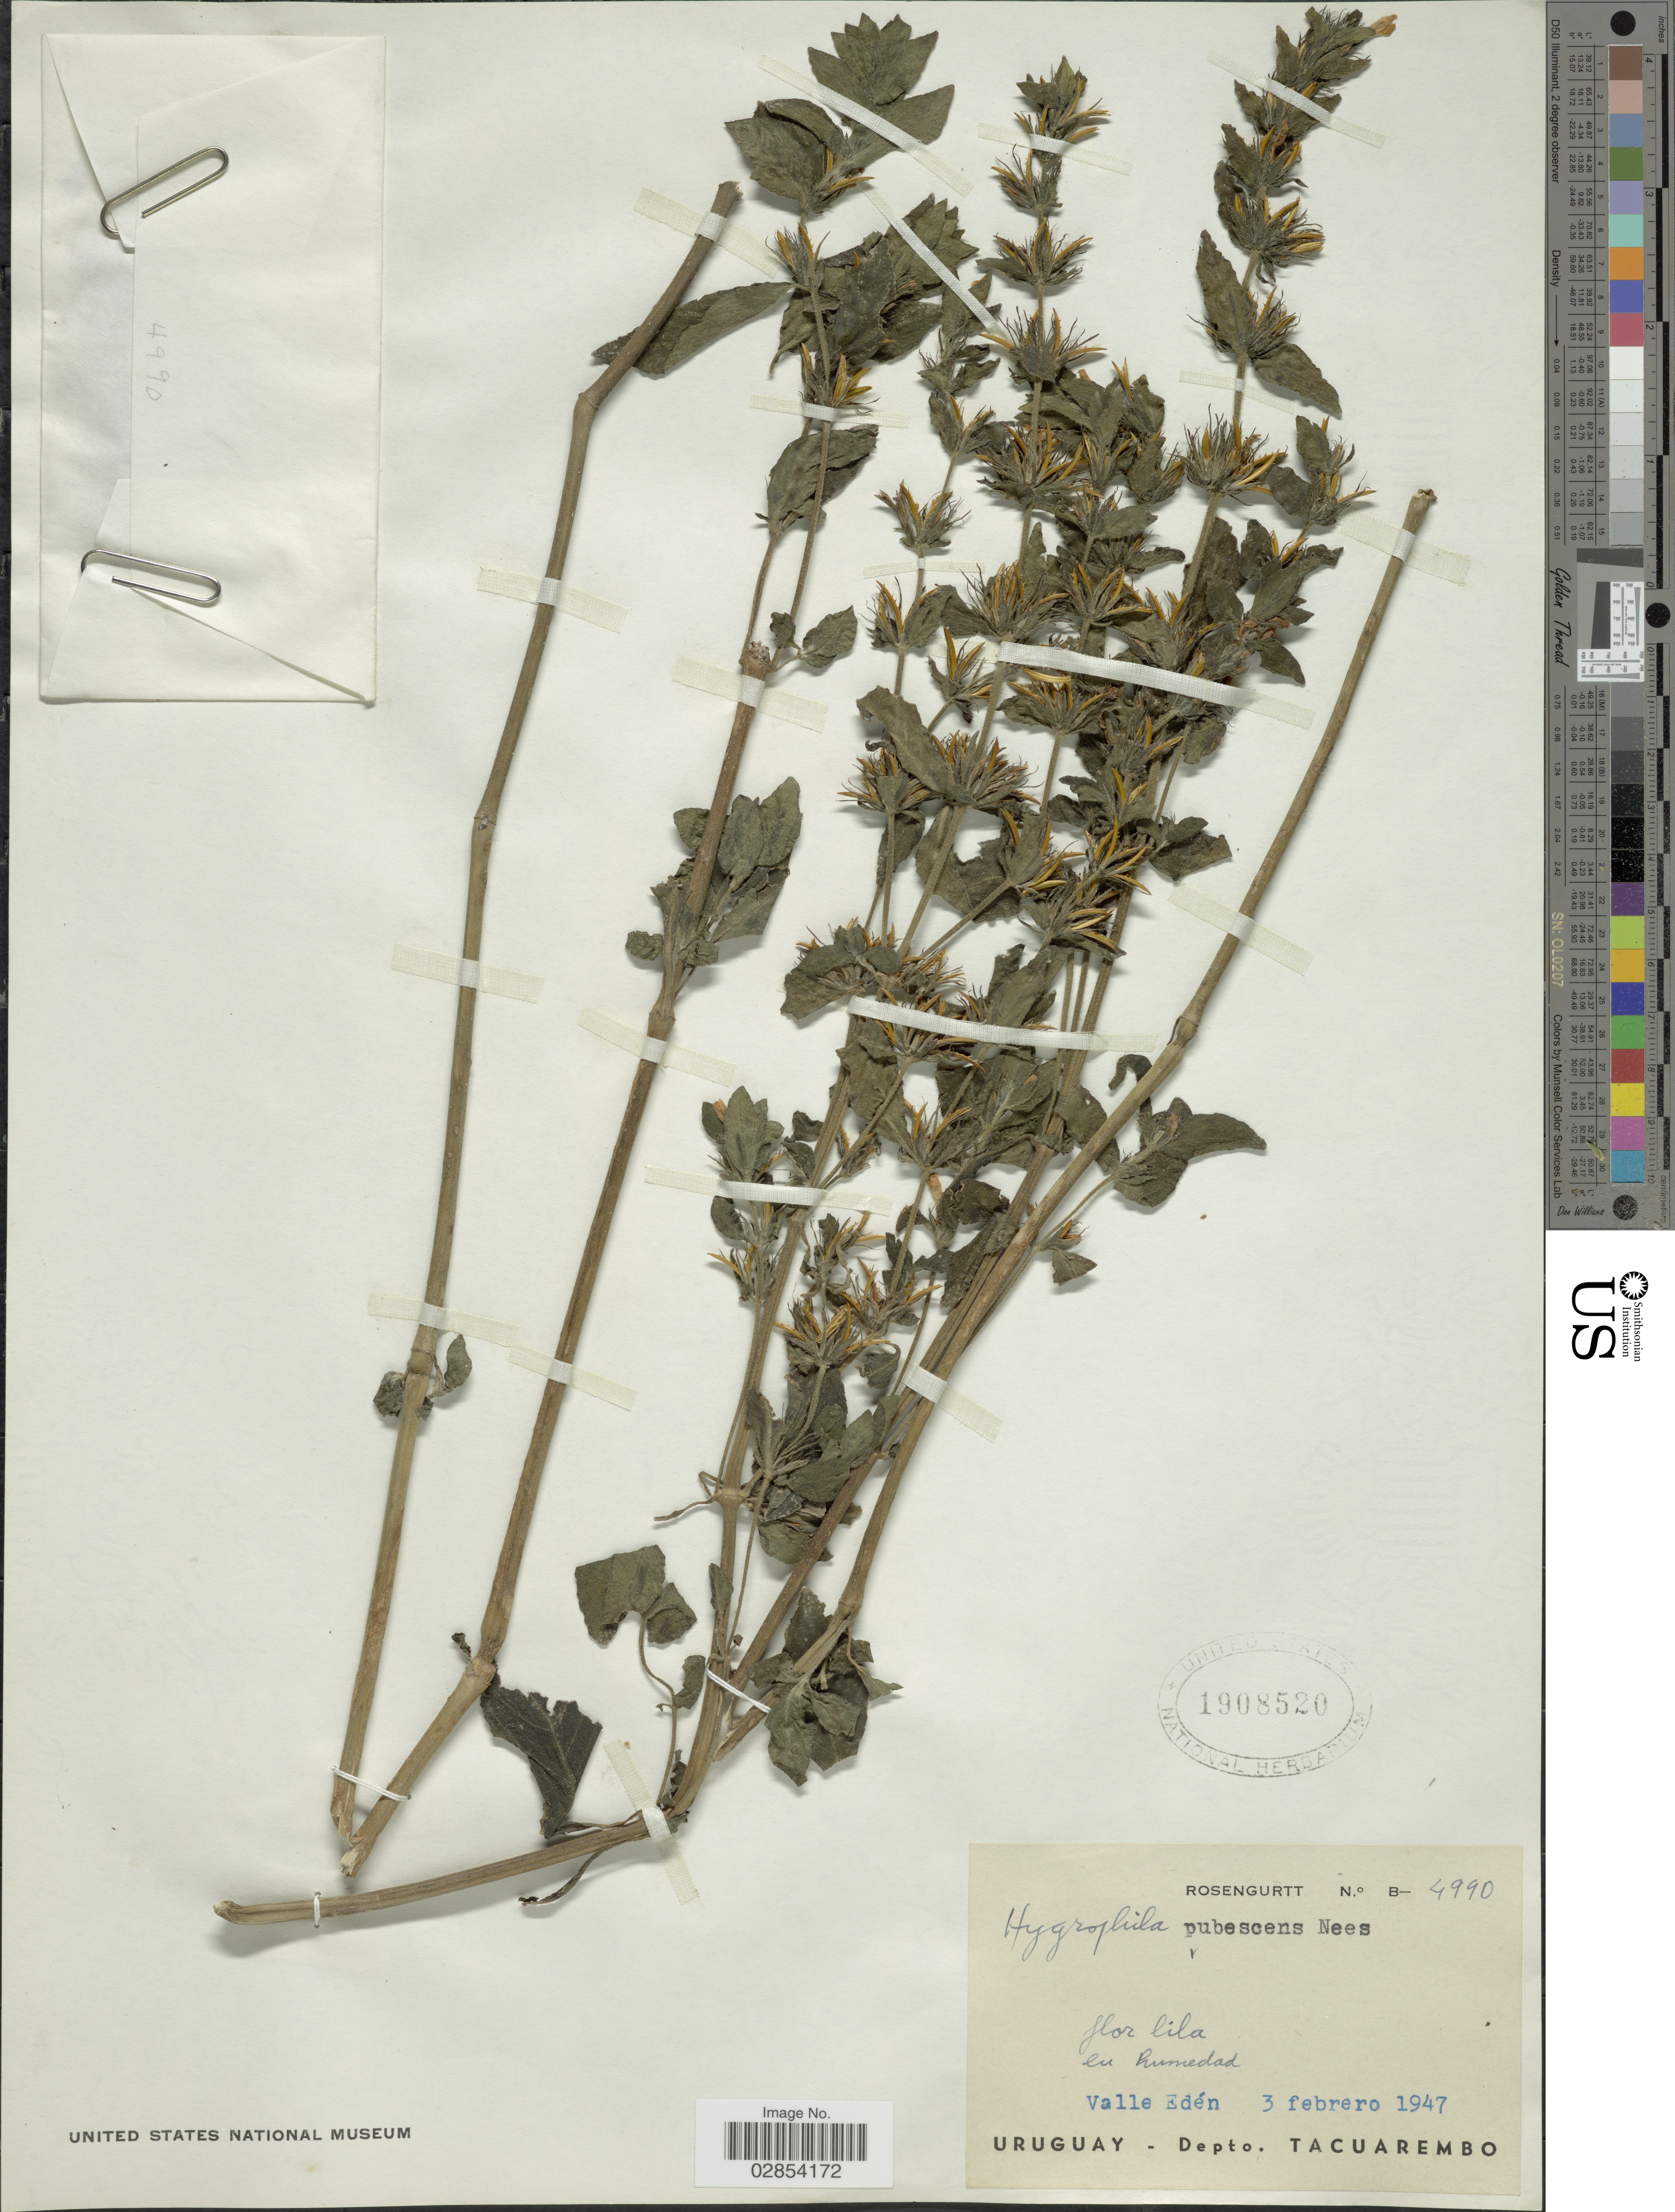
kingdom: Plantae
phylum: Tracheophyta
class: Magnoliopsida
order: Lamiales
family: Acanthaceae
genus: Hygrophila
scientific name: Hygrophila pubescens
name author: Nees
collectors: Rosengurtt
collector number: B-4990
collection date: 1947-02-03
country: Uruguay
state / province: Tacuarembó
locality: Valle Edén. Depto. Tacuarembo.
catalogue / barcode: US 1908520